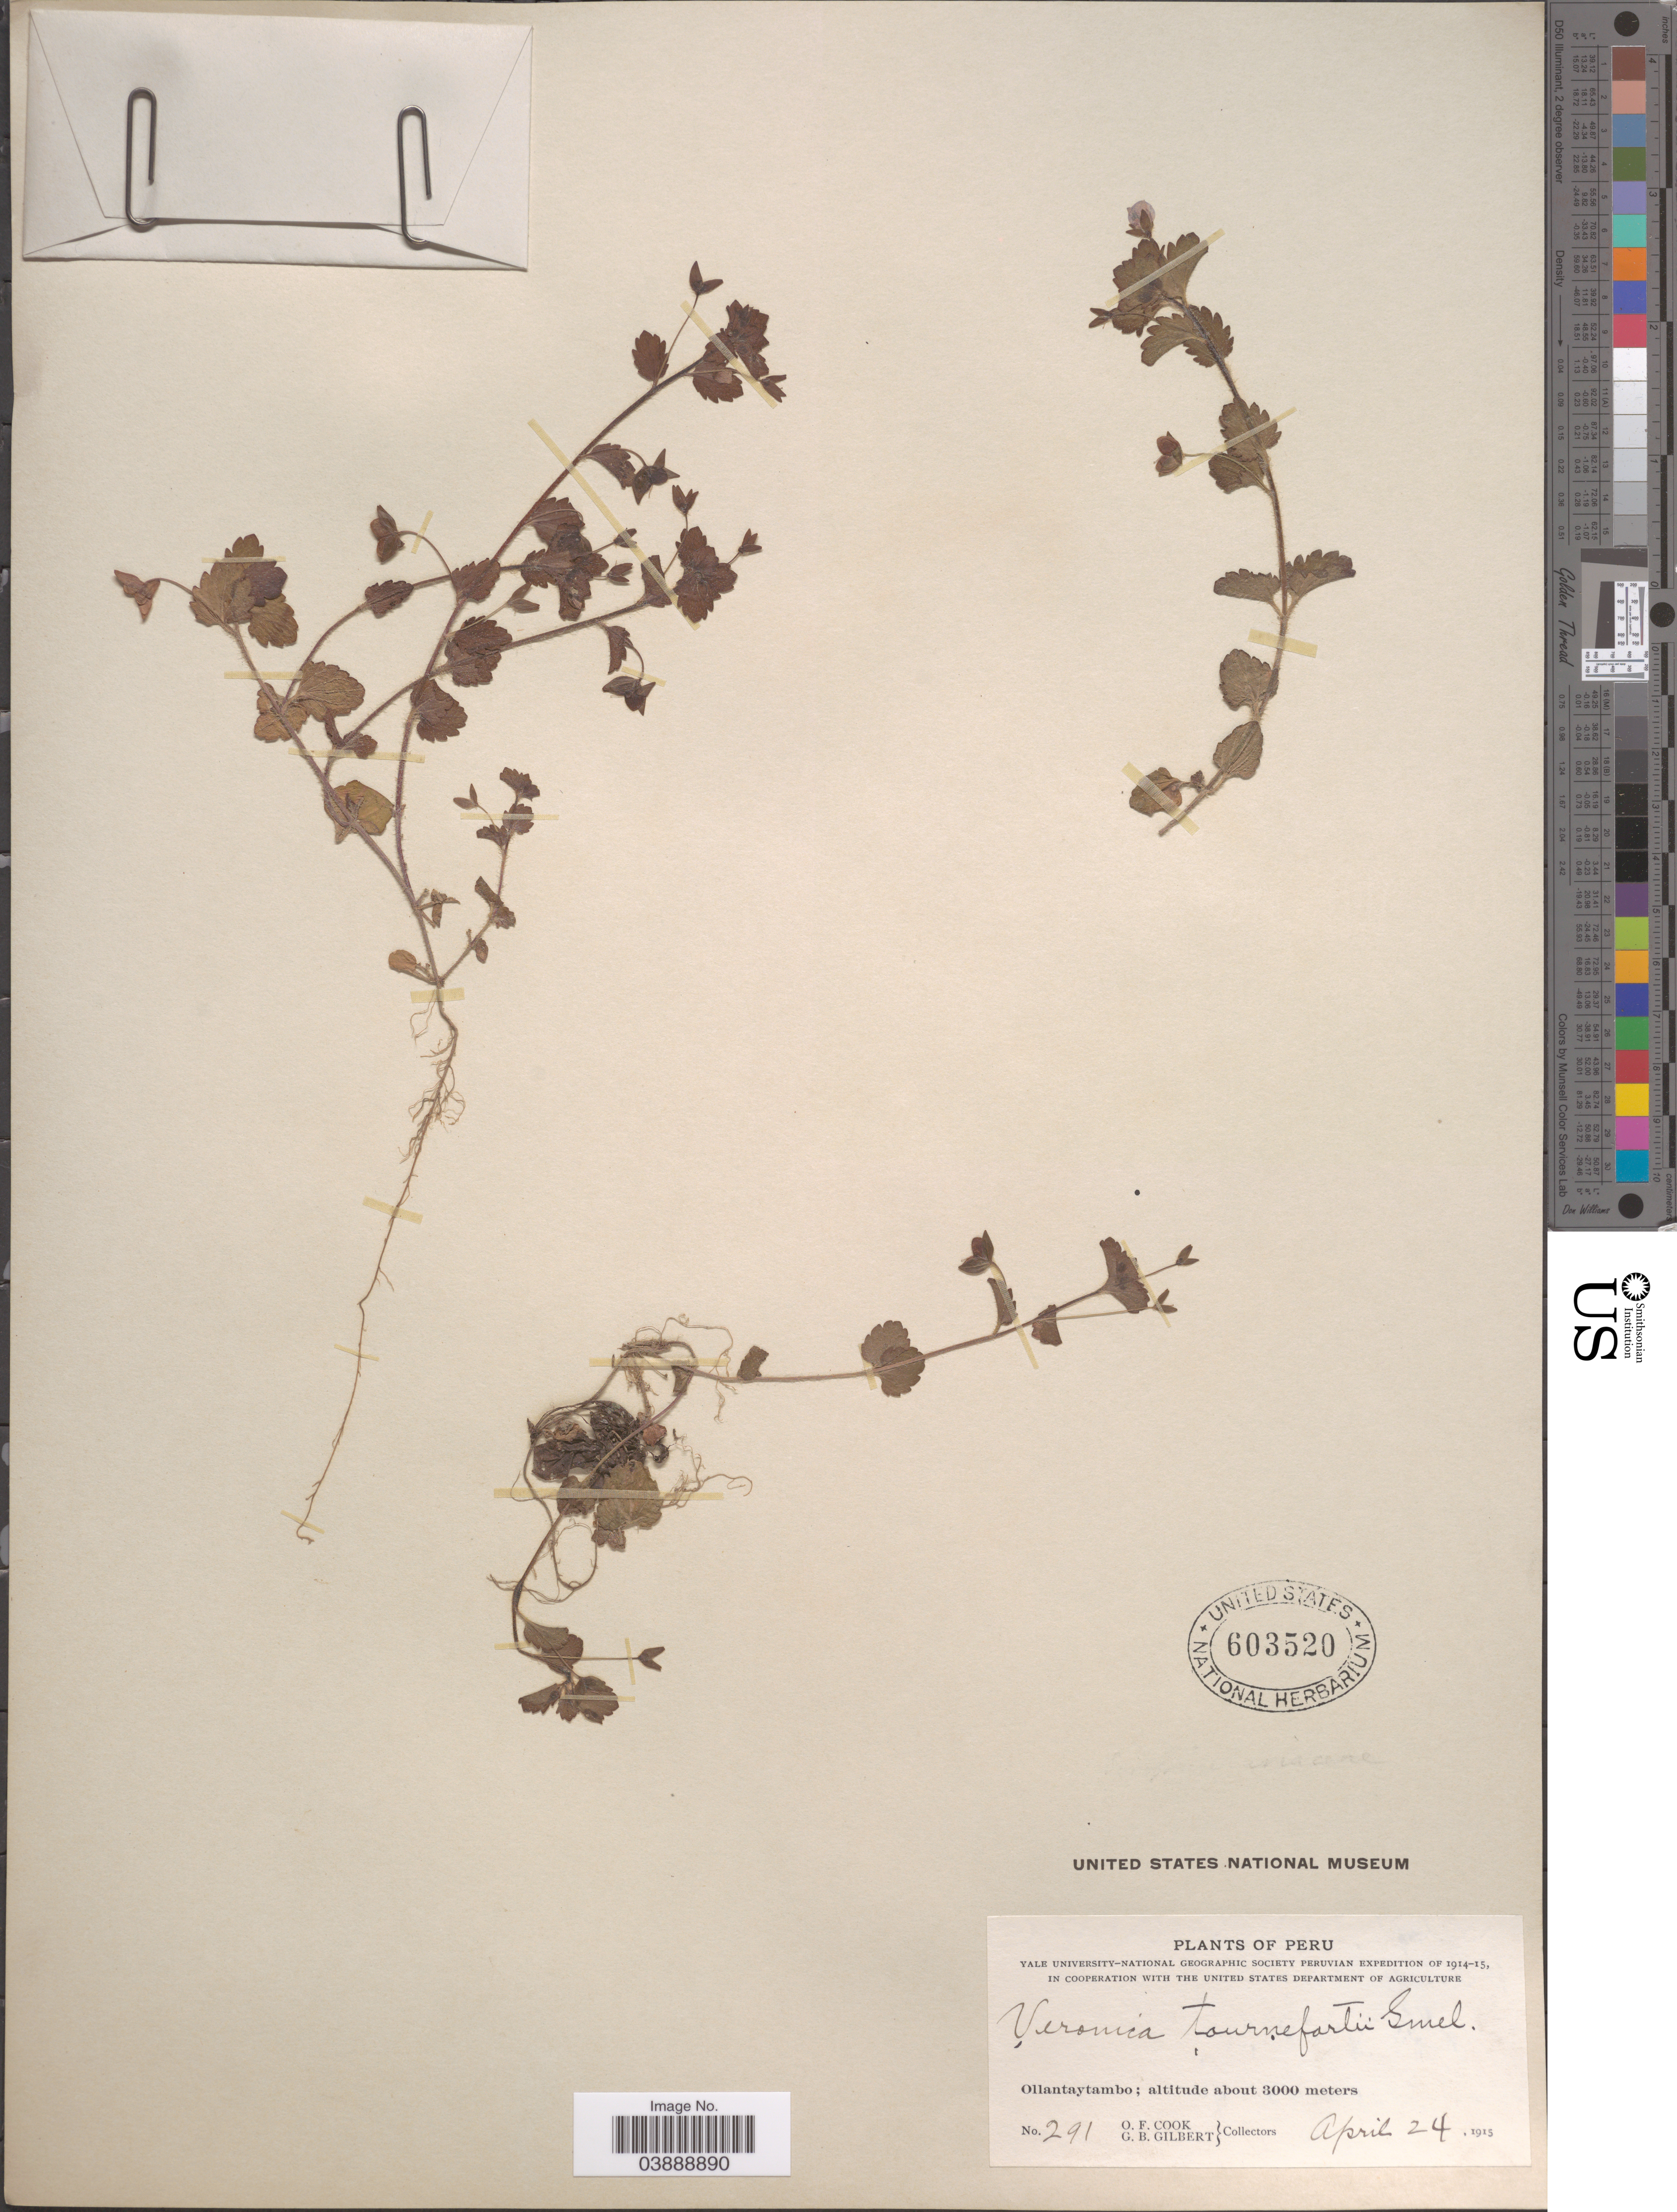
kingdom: Plantae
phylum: Tracheophyta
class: Magnoliopsida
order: Lamiales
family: Plantaginaceae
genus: Veronica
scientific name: Veronica persica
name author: Poir.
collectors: O. F. Cook & G. B. Gilbert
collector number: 291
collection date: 1915-04-24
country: Peru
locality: Ollantaytambo.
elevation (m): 3000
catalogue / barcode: US 603520